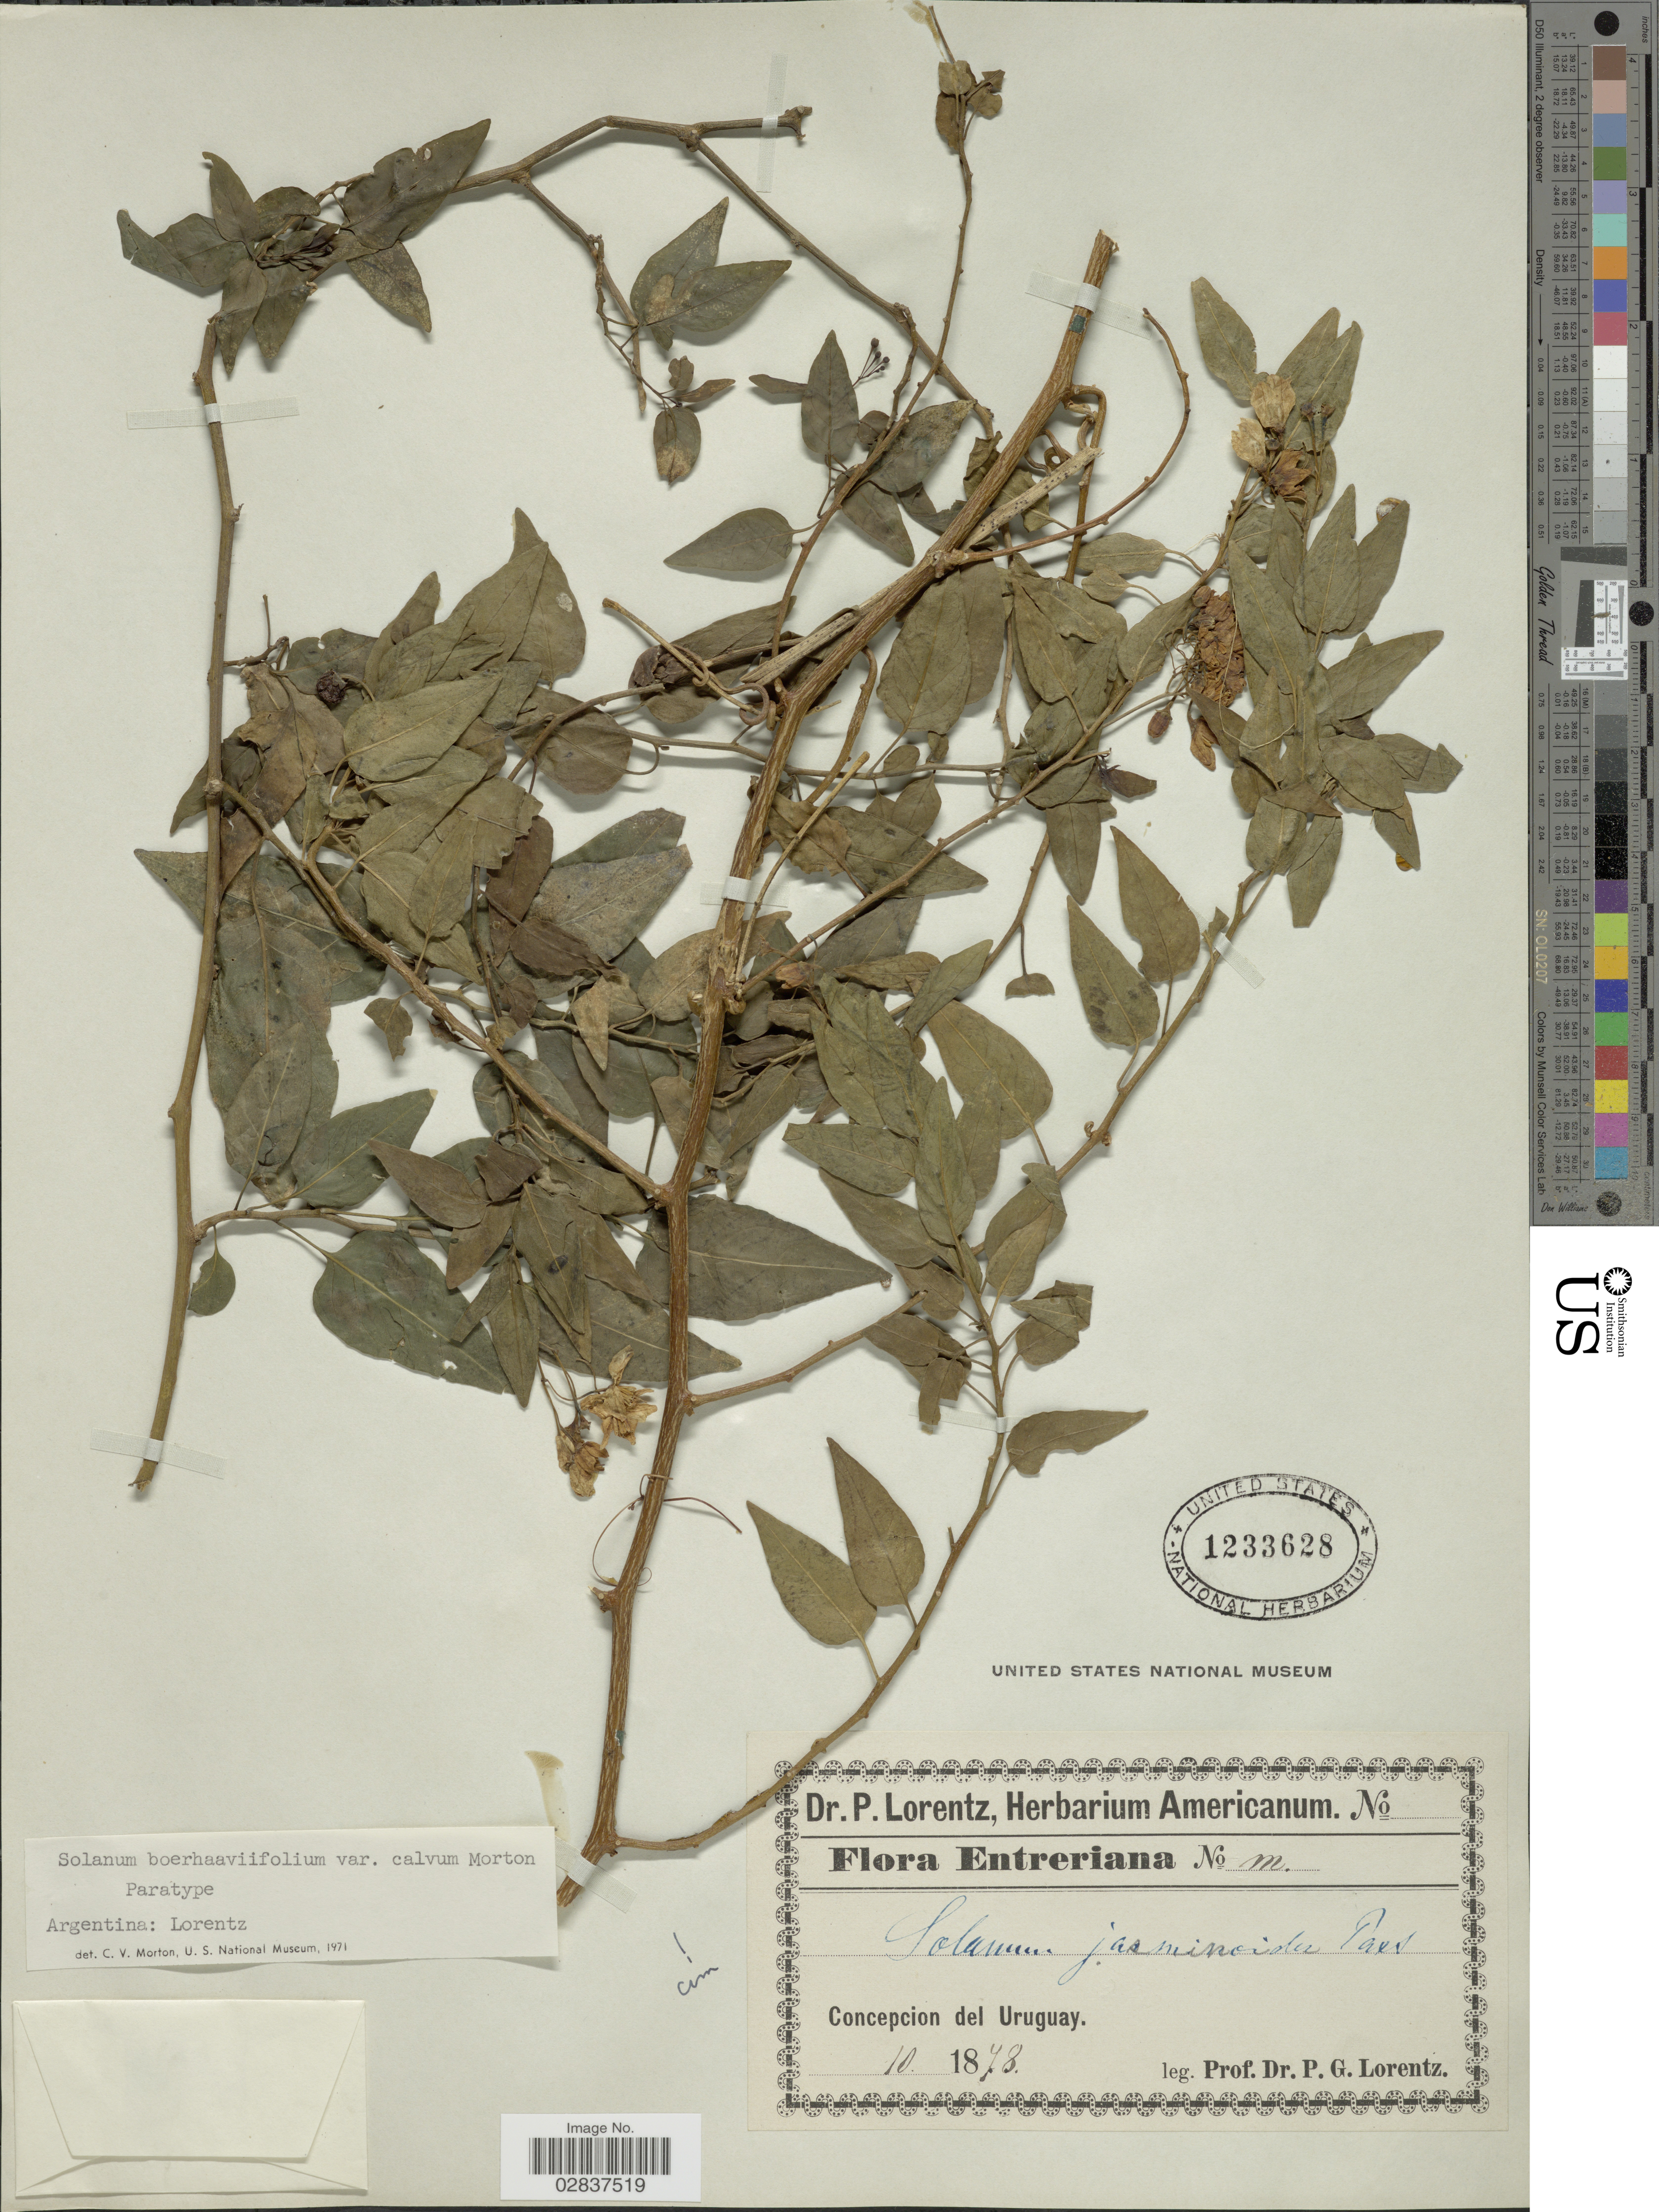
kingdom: Plantae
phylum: Tracheophyta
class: Magnoliopsida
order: Solanales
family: Solanaceae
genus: Solanum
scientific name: Solanum jasminoides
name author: Paxton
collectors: P. G. Lorentz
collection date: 1878-10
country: Uruguay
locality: Entreriana. Concepcion del Uruguay.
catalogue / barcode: US 1233628